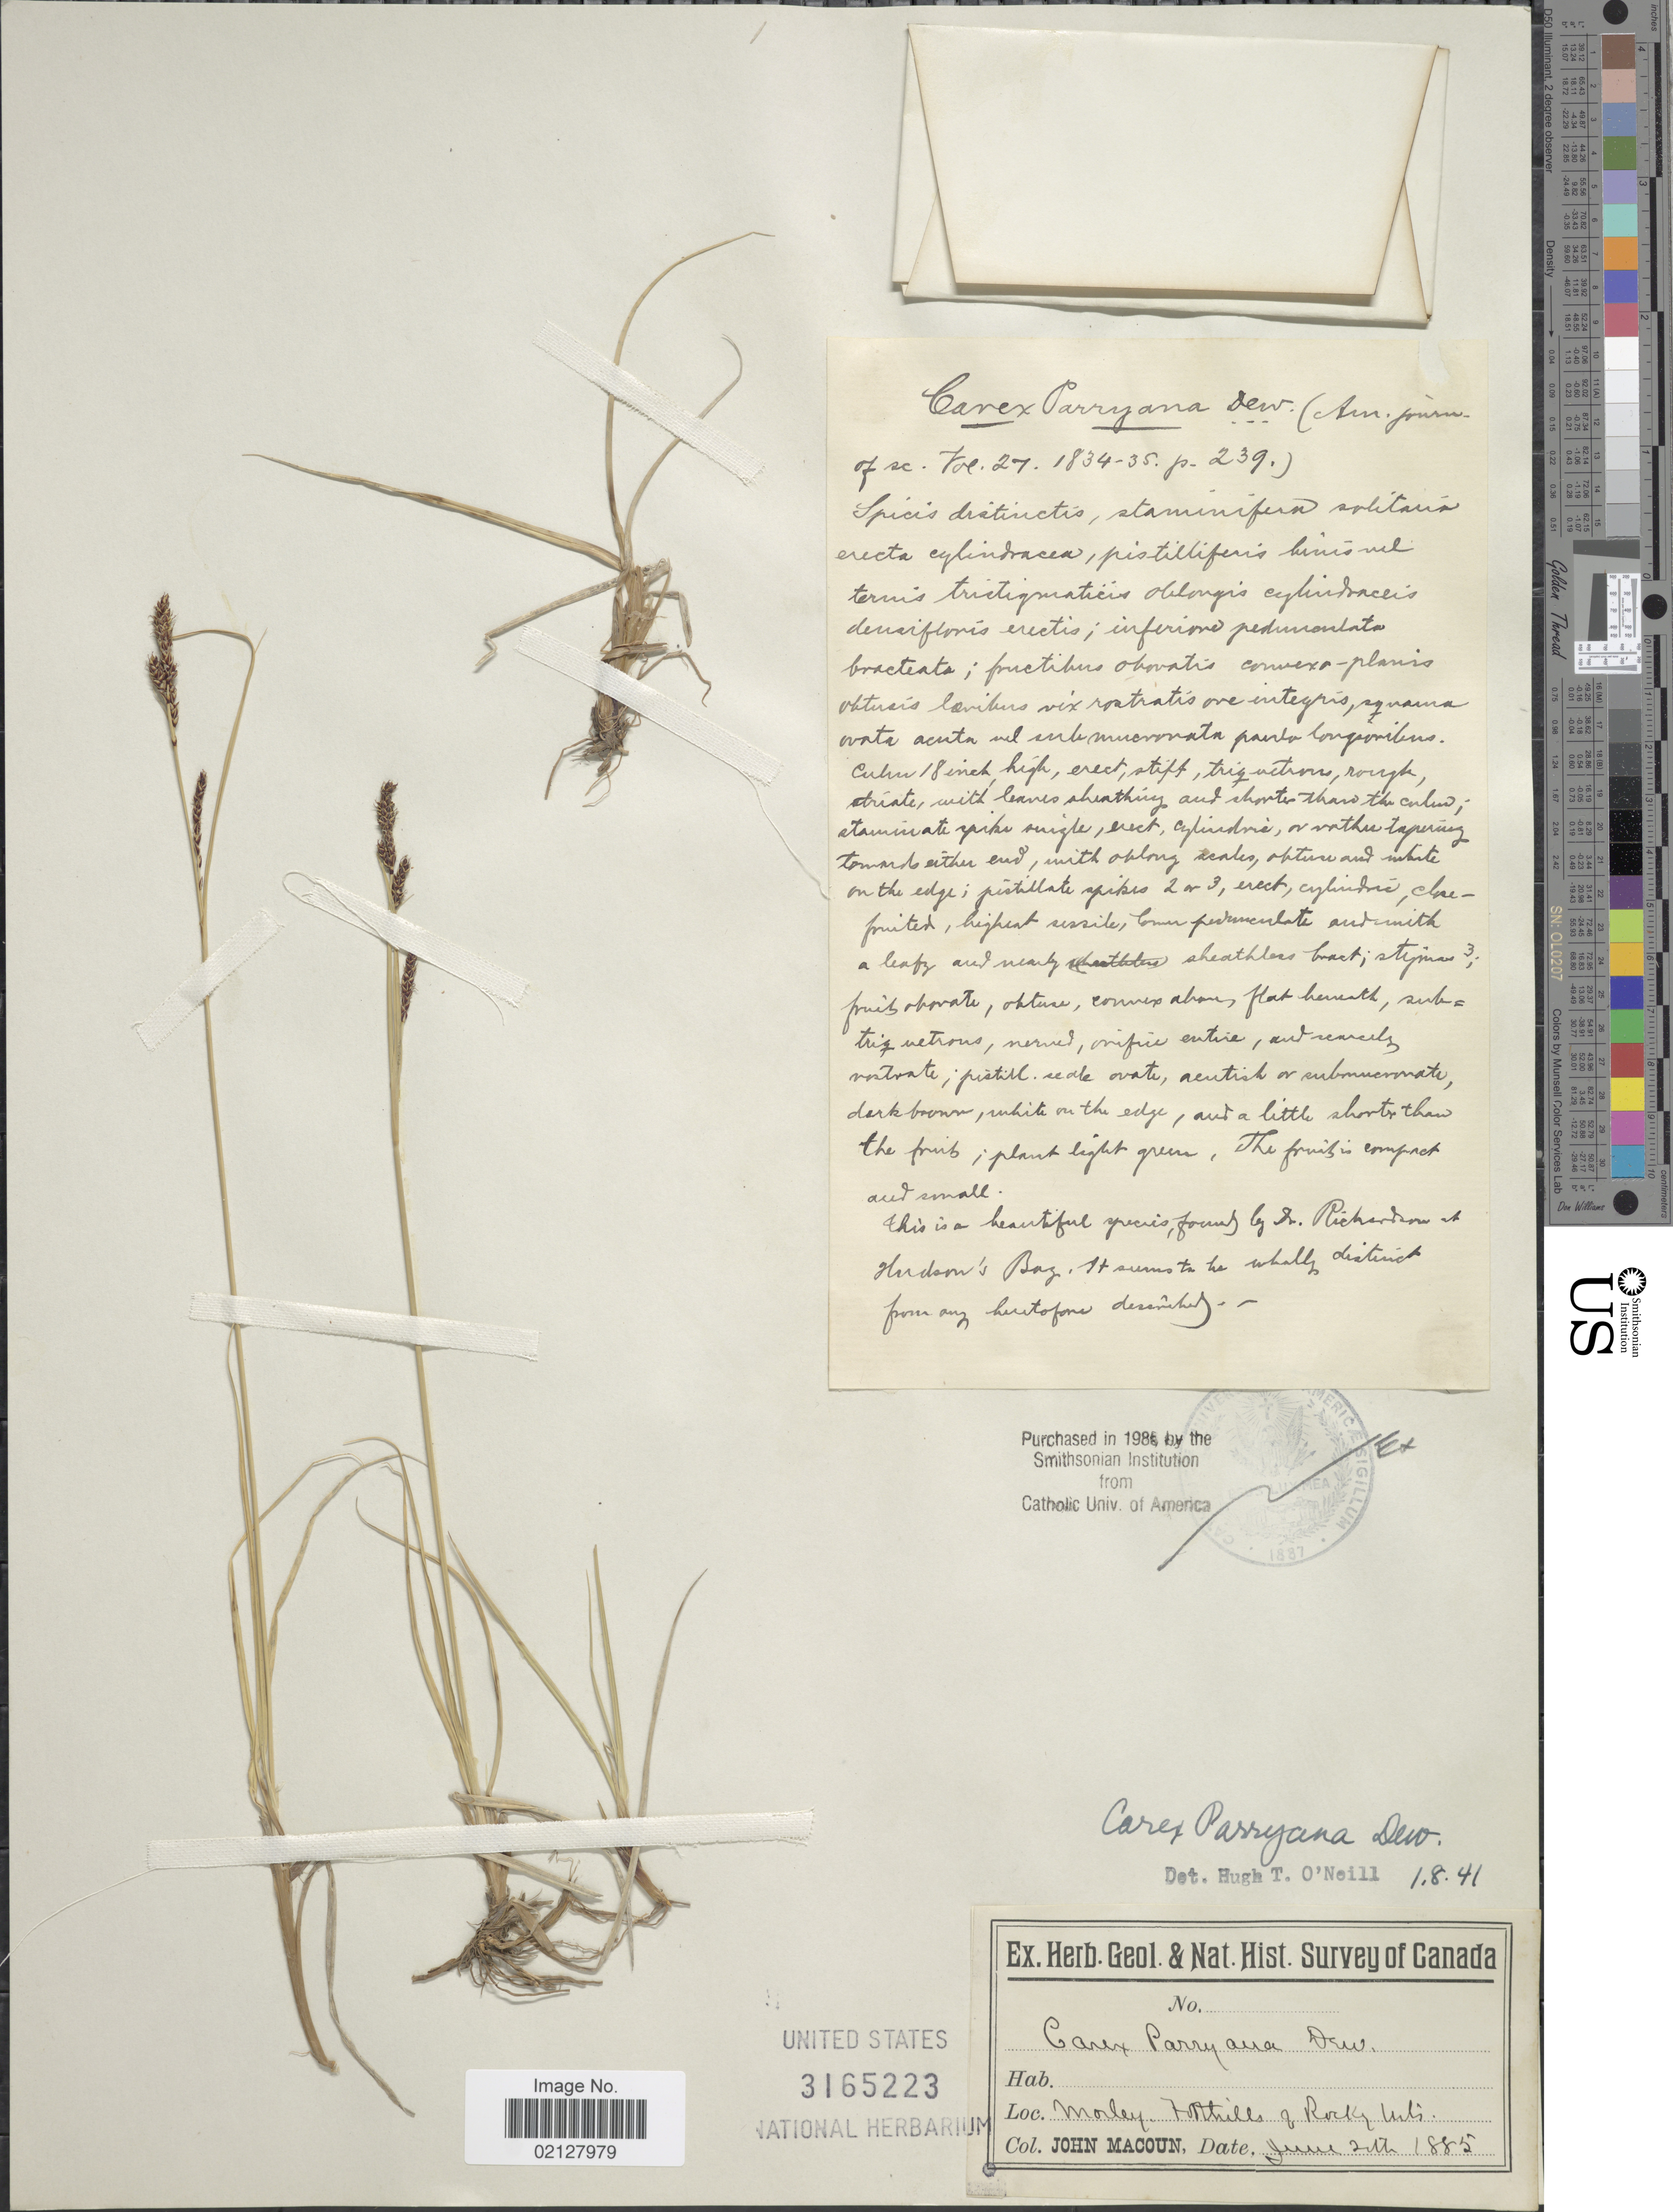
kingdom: Plantae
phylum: Tracheophyta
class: Liliopsida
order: Poales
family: Cyperaceae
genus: Carex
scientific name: Carex parryana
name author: Dewey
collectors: J. Macoun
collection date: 1885-06-20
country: Canada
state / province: Alberta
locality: Marley Hills & Rocky Mts.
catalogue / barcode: US 3165223